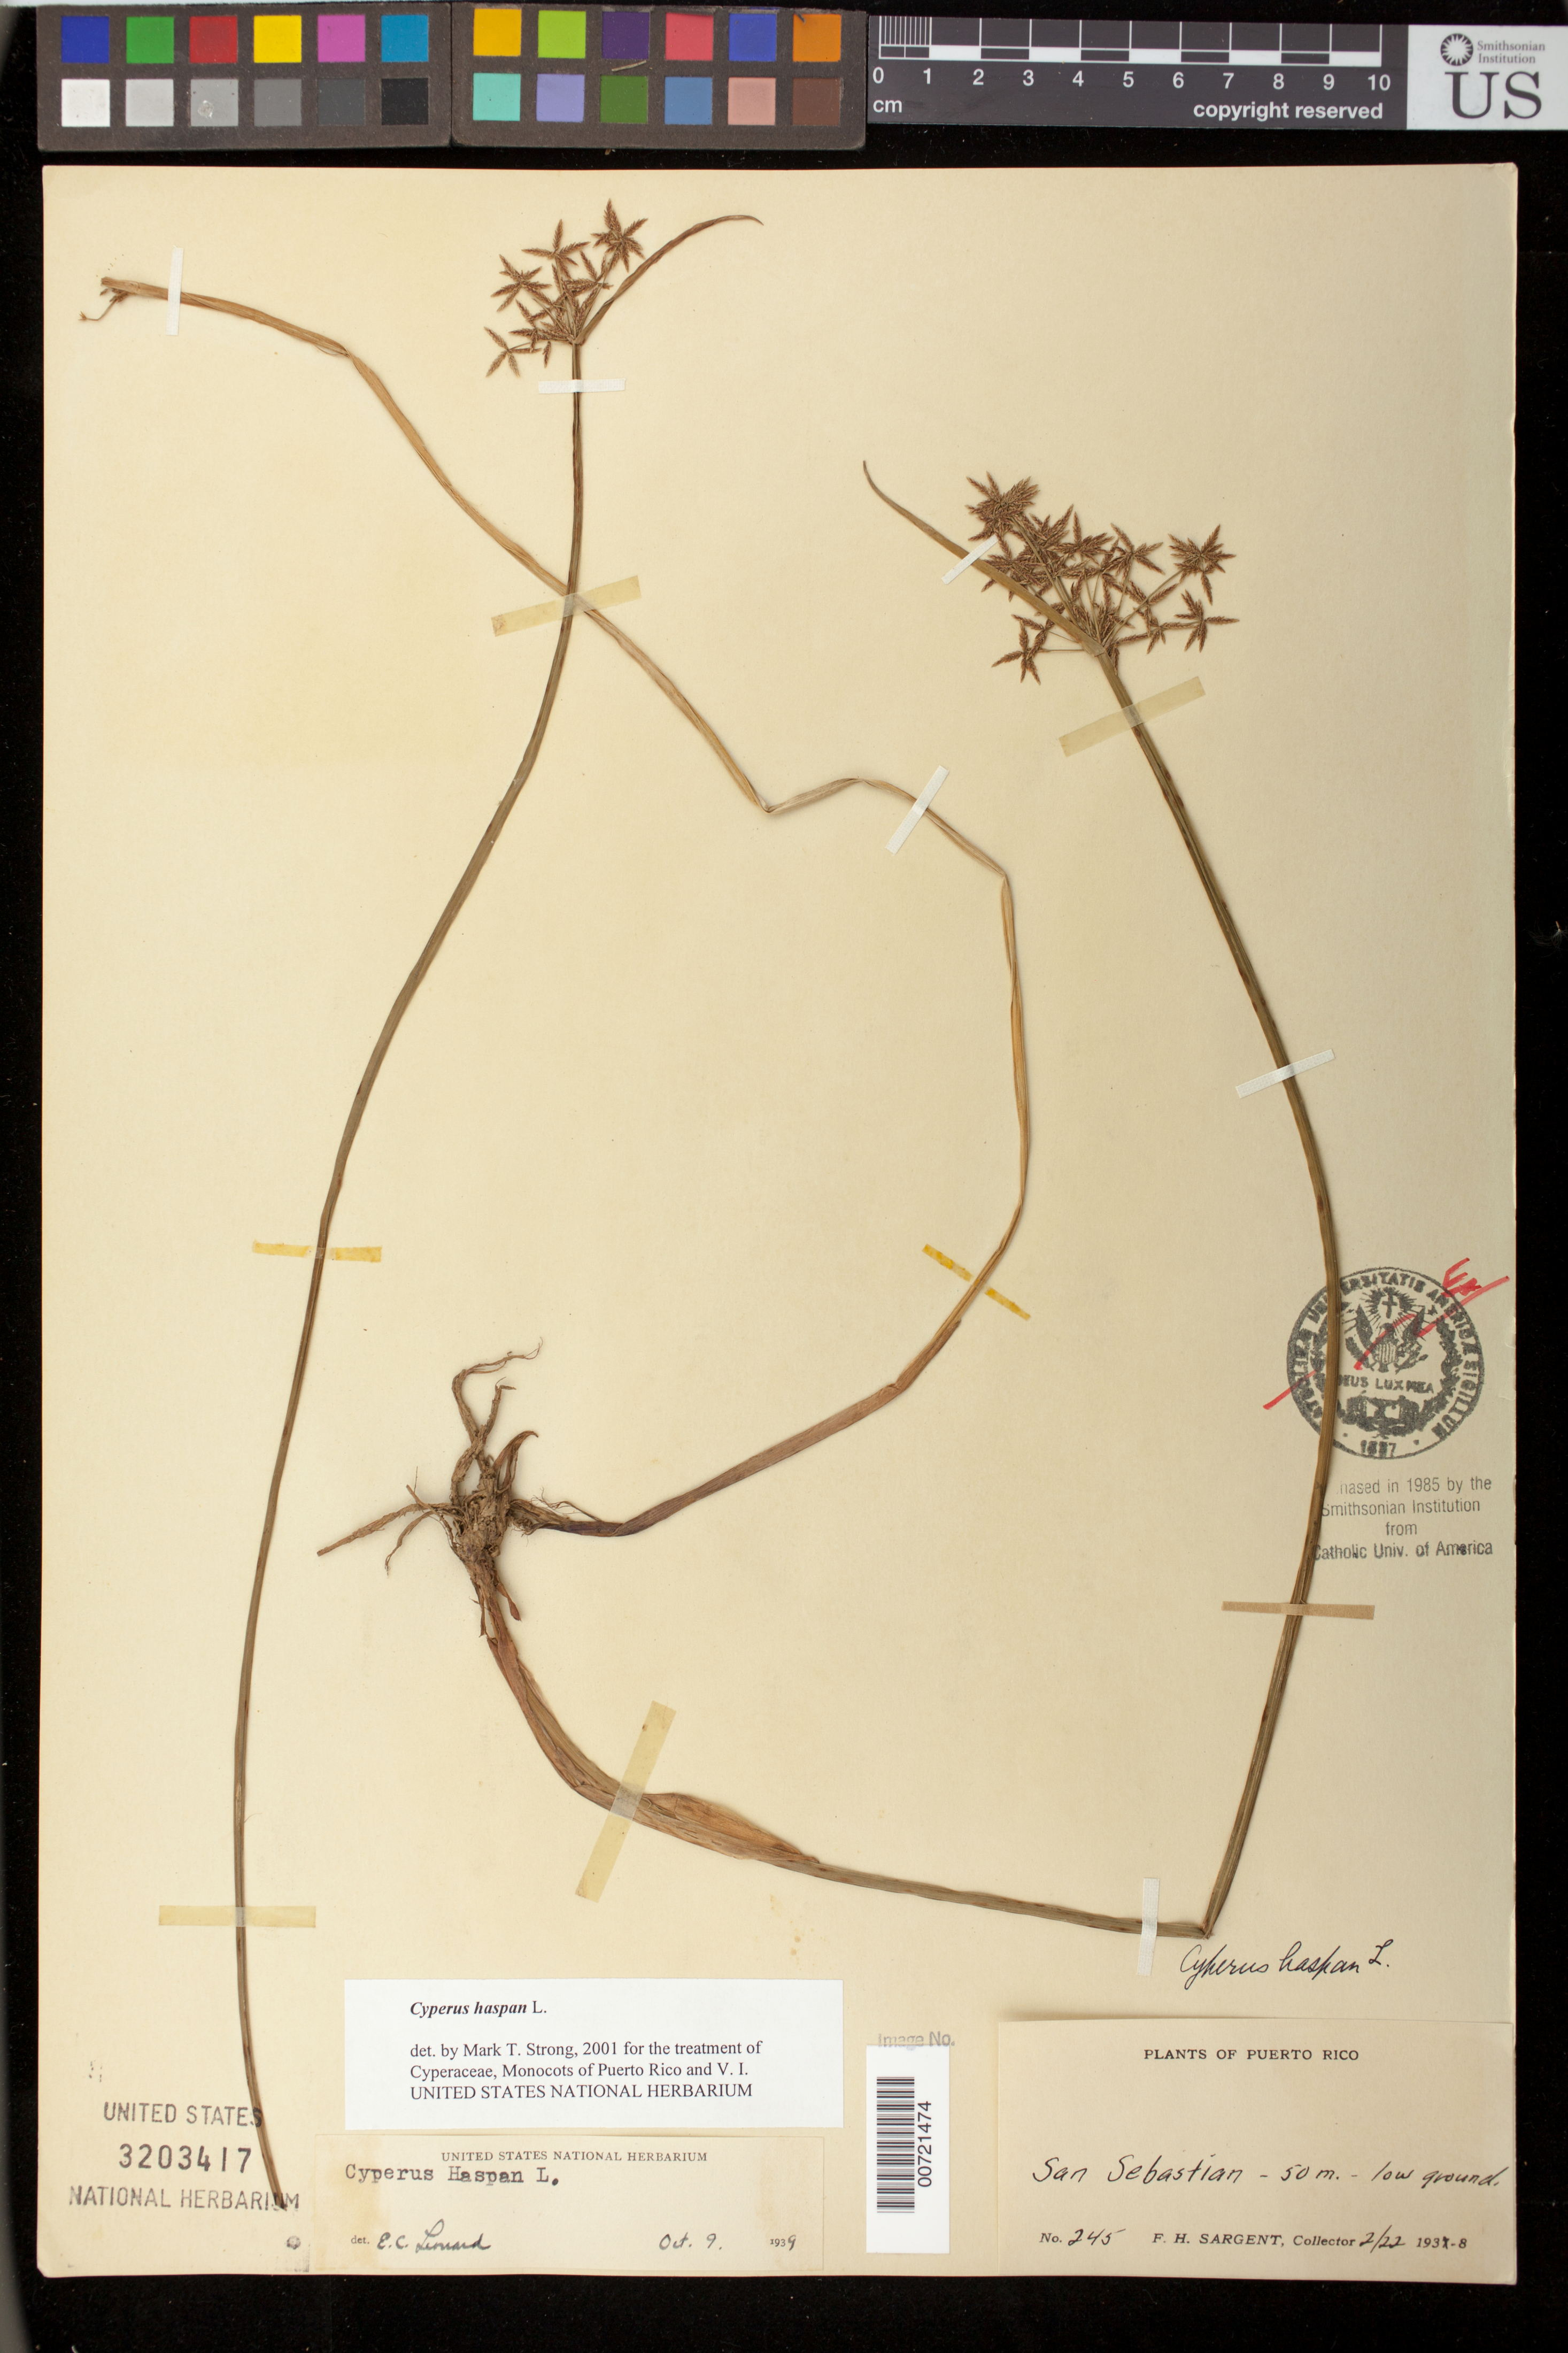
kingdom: Plantae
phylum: Tracheophyta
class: Liliopsida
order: Poales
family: Cyperaceae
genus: Cyperus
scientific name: Cyperus haspan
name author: L.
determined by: Strong, M. T., (US), Smithsonian Institution - National Museum of Natural History (UNITED STATES)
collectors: F. H. Sargent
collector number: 245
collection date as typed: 22 Feb 1938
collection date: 1938-02-22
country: Puerto Rico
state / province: San Sebastián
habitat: Low ground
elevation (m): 50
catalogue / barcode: US 3203417